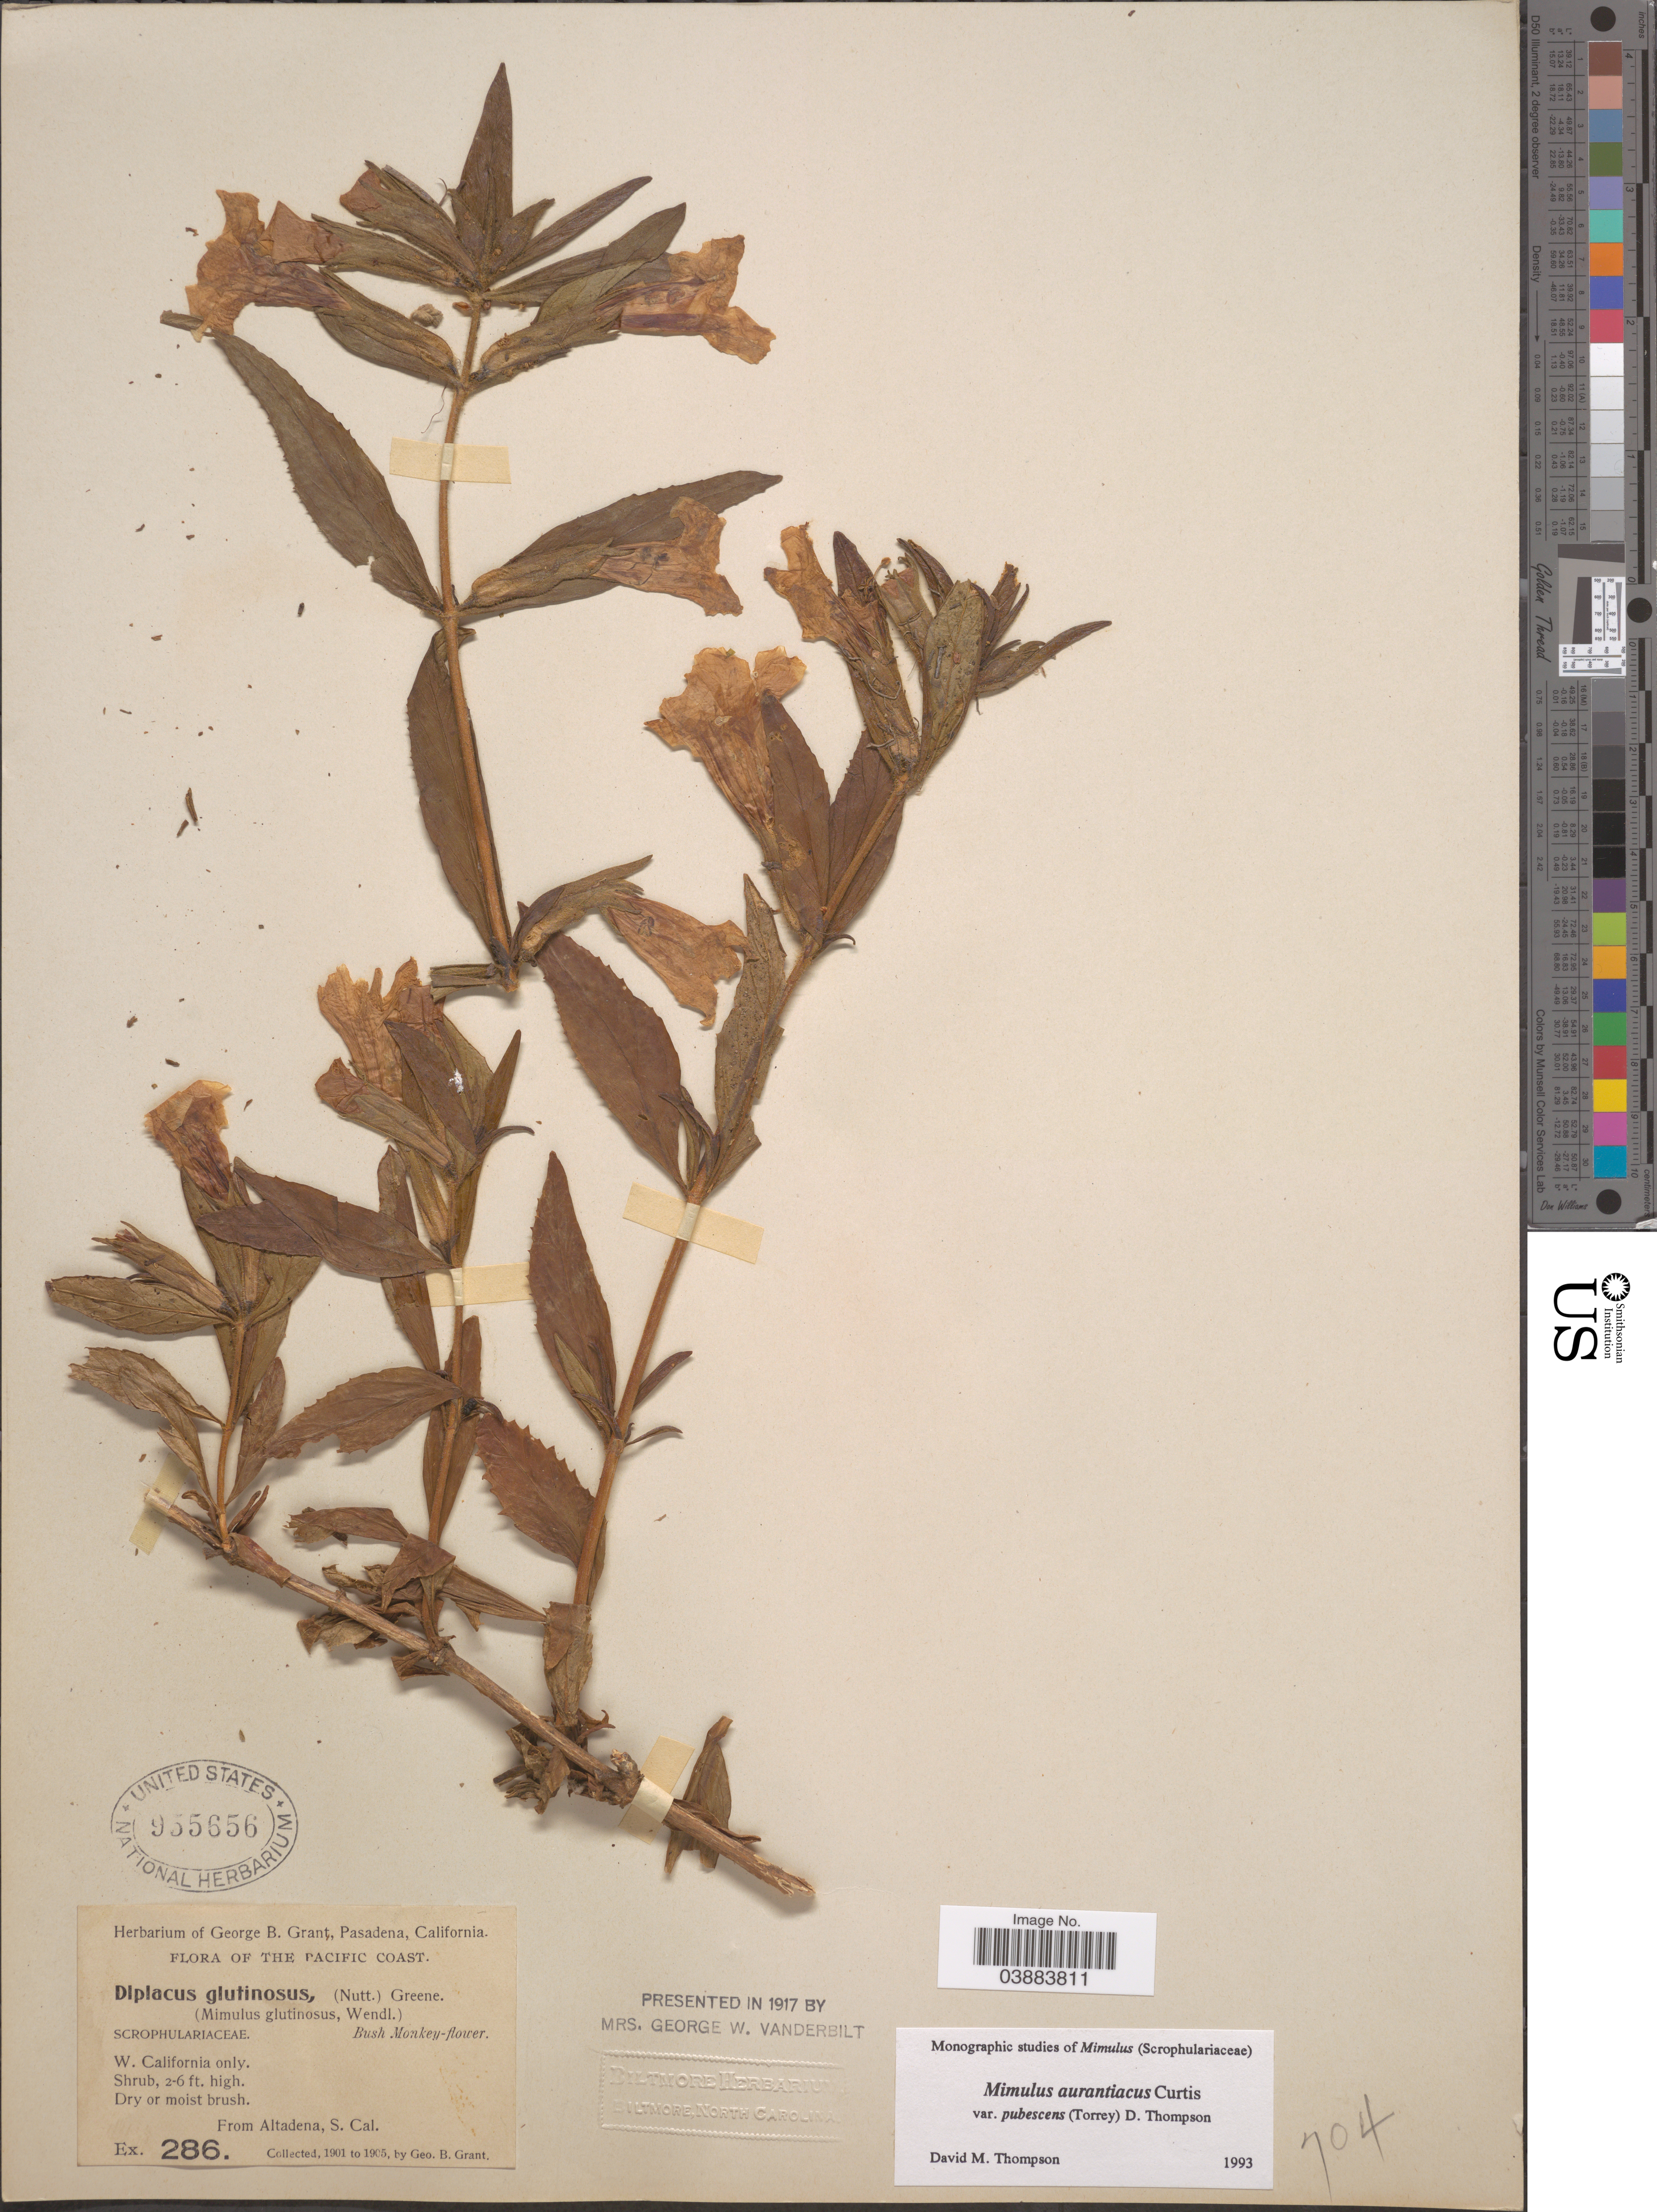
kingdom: Plantae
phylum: Tracheophyta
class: Magnoliopsida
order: Lamiales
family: Phrymaceae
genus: Diplacus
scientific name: Diplacus aurantiacus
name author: (Curtis) Jeps.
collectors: G. Grant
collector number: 286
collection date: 1901/1905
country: United States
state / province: California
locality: Pacific Coast. W. California. Altadena, S. Cal.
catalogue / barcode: US 955656